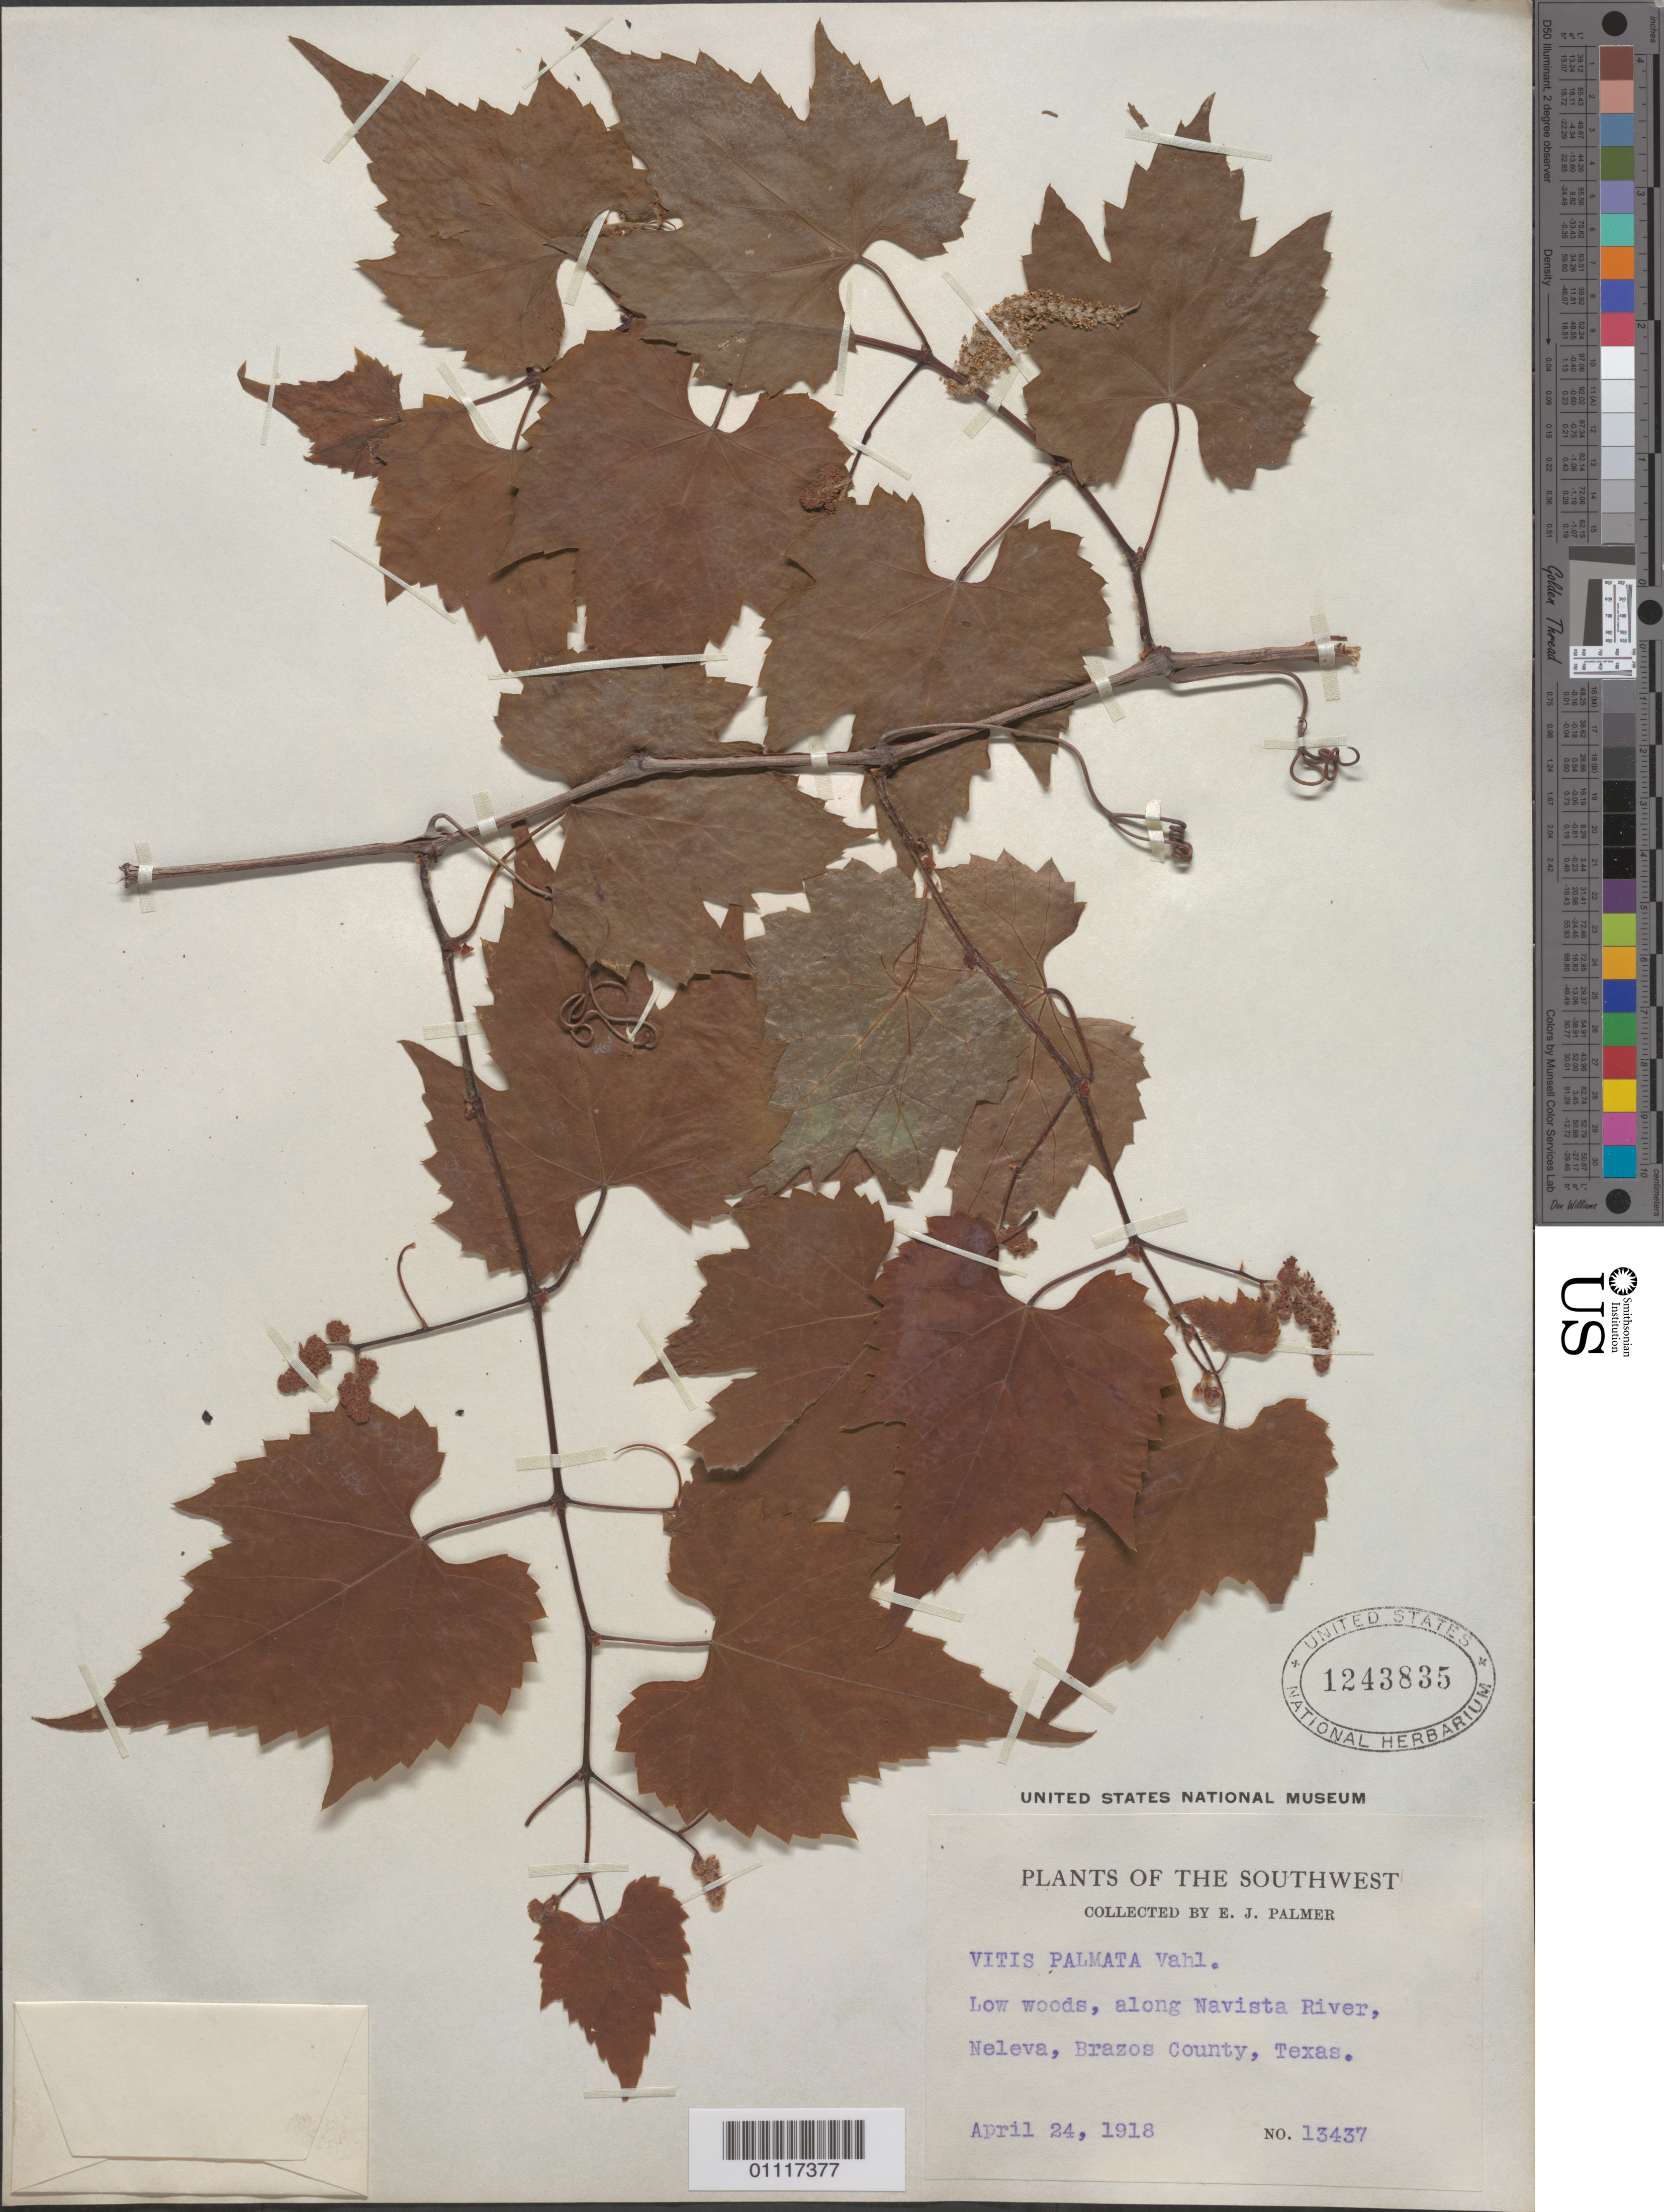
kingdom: Plantae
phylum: Tracheophyta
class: Magnoliopsida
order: Vitales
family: Vitaceae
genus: Vitis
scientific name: Vitis palmata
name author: Vahl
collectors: E. J. Palmer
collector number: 13437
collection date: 1918-04-24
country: United States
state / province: Texas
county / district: Brazos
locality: along Navista River, Neleva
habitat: Low woods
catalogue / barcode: US 1243835